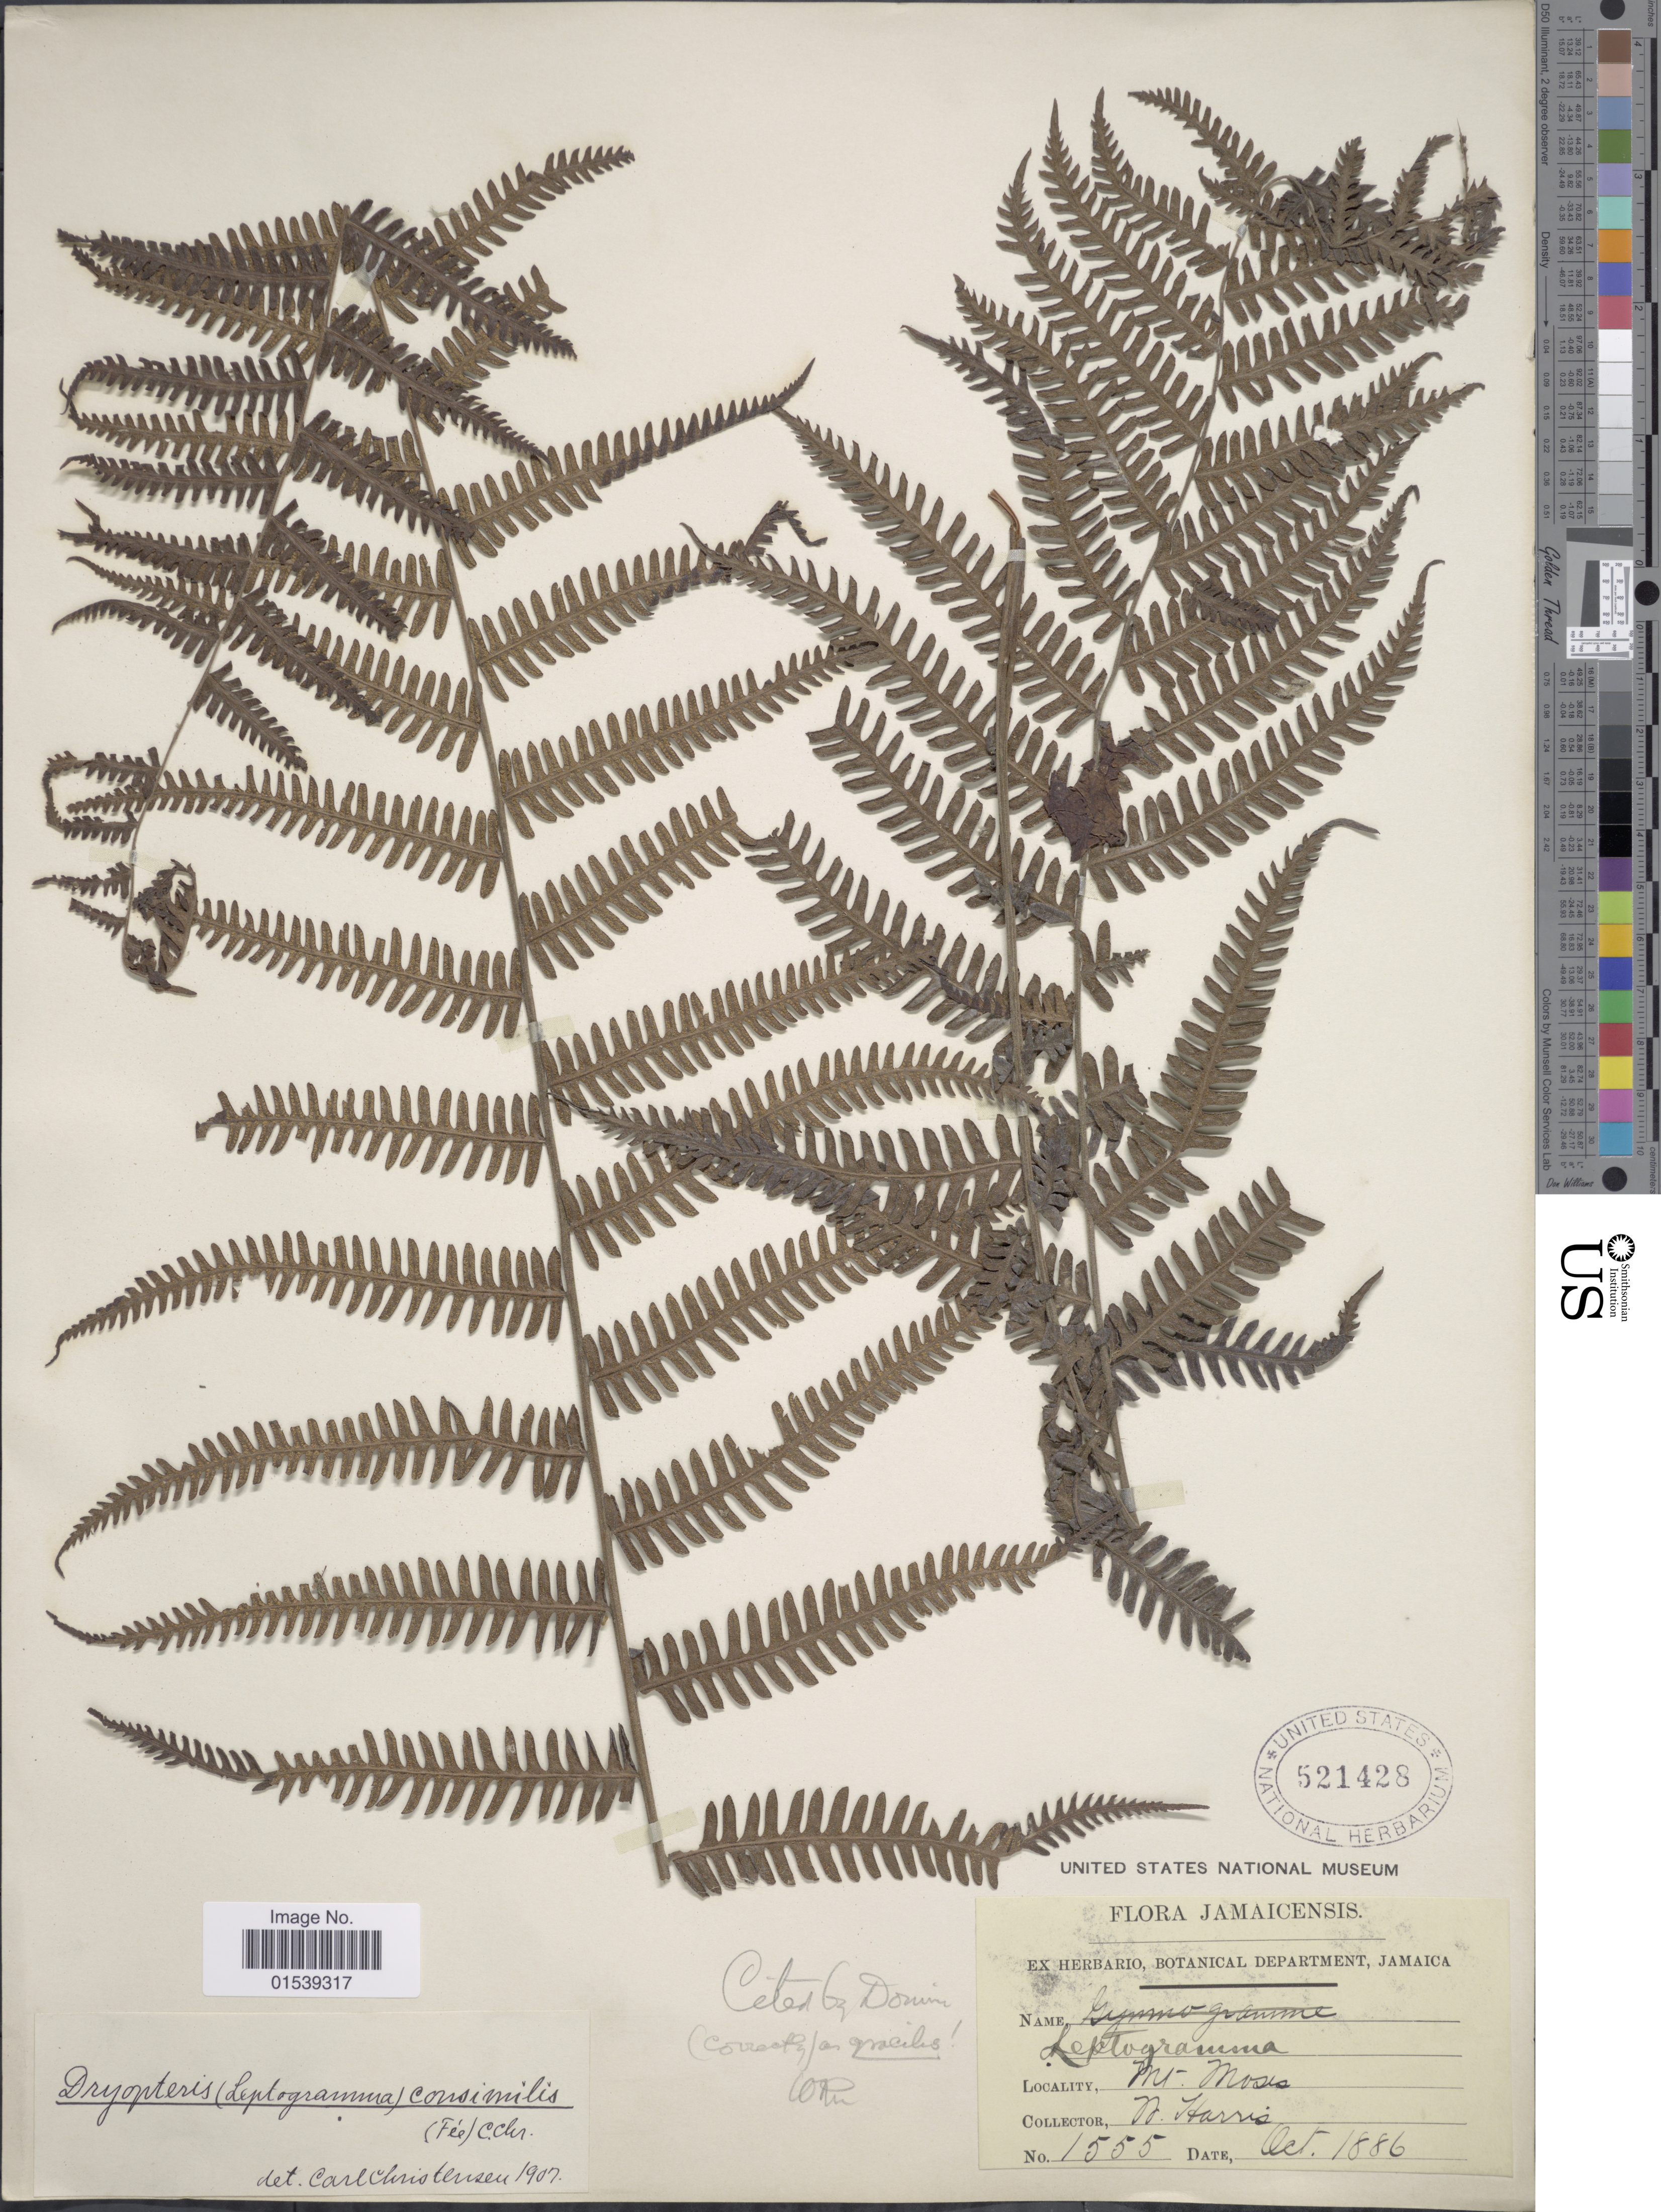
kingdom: Plantae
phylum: Tracheophyta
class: Polypodiopsida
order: Polypodiales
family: Thelypteridaceae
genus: Amauropelta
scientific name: Amauropelta gracilis ined. 2015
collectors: N. Harris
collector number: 1555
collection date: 1886-10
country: Jamaica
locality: Jamaicensis, Mt. Moses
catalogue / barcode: US 521428